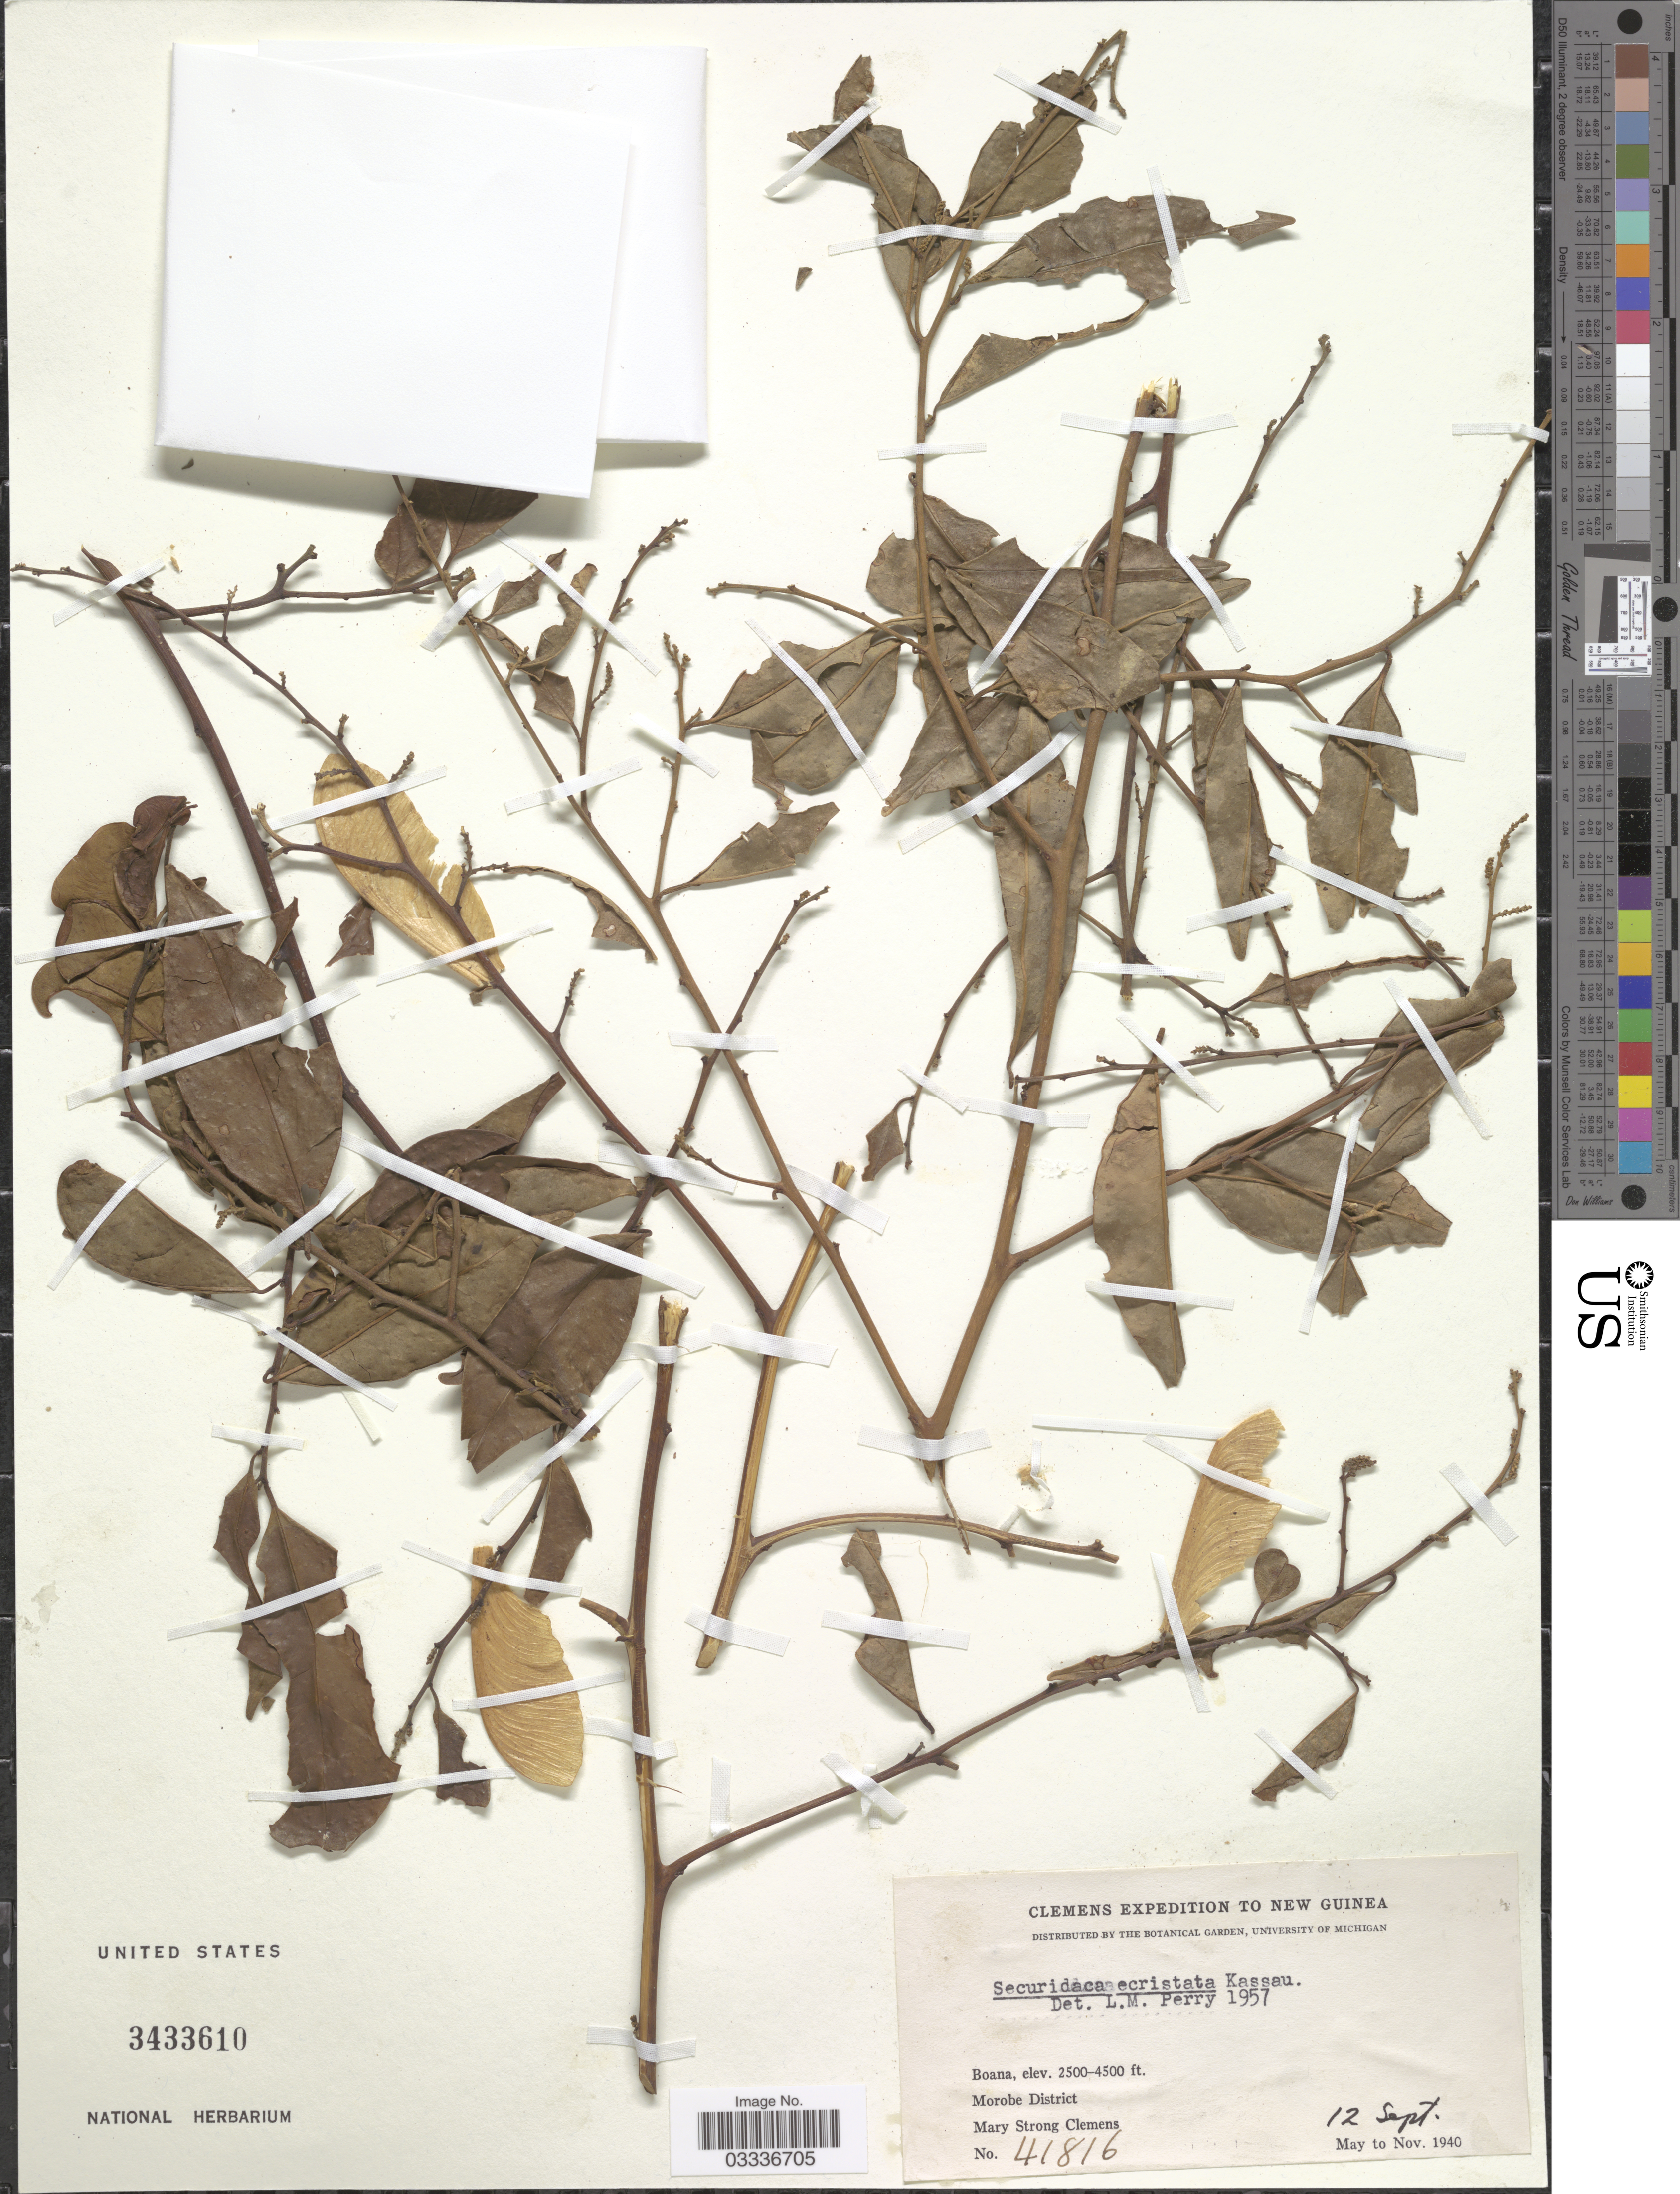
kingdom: Plantae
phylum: Tracheophyta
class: Magnoliopsida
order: Fabales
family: Polygalaceae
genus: Securidaca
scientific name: Securidaca ecristata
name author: Wurdack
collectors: M. S. Clemens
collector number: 41816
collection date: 1940-09-12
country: Papua New Guinea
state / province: Morobe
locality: New Guinea. Boana. Morobe District.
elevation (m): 762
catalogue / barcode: US 3433610